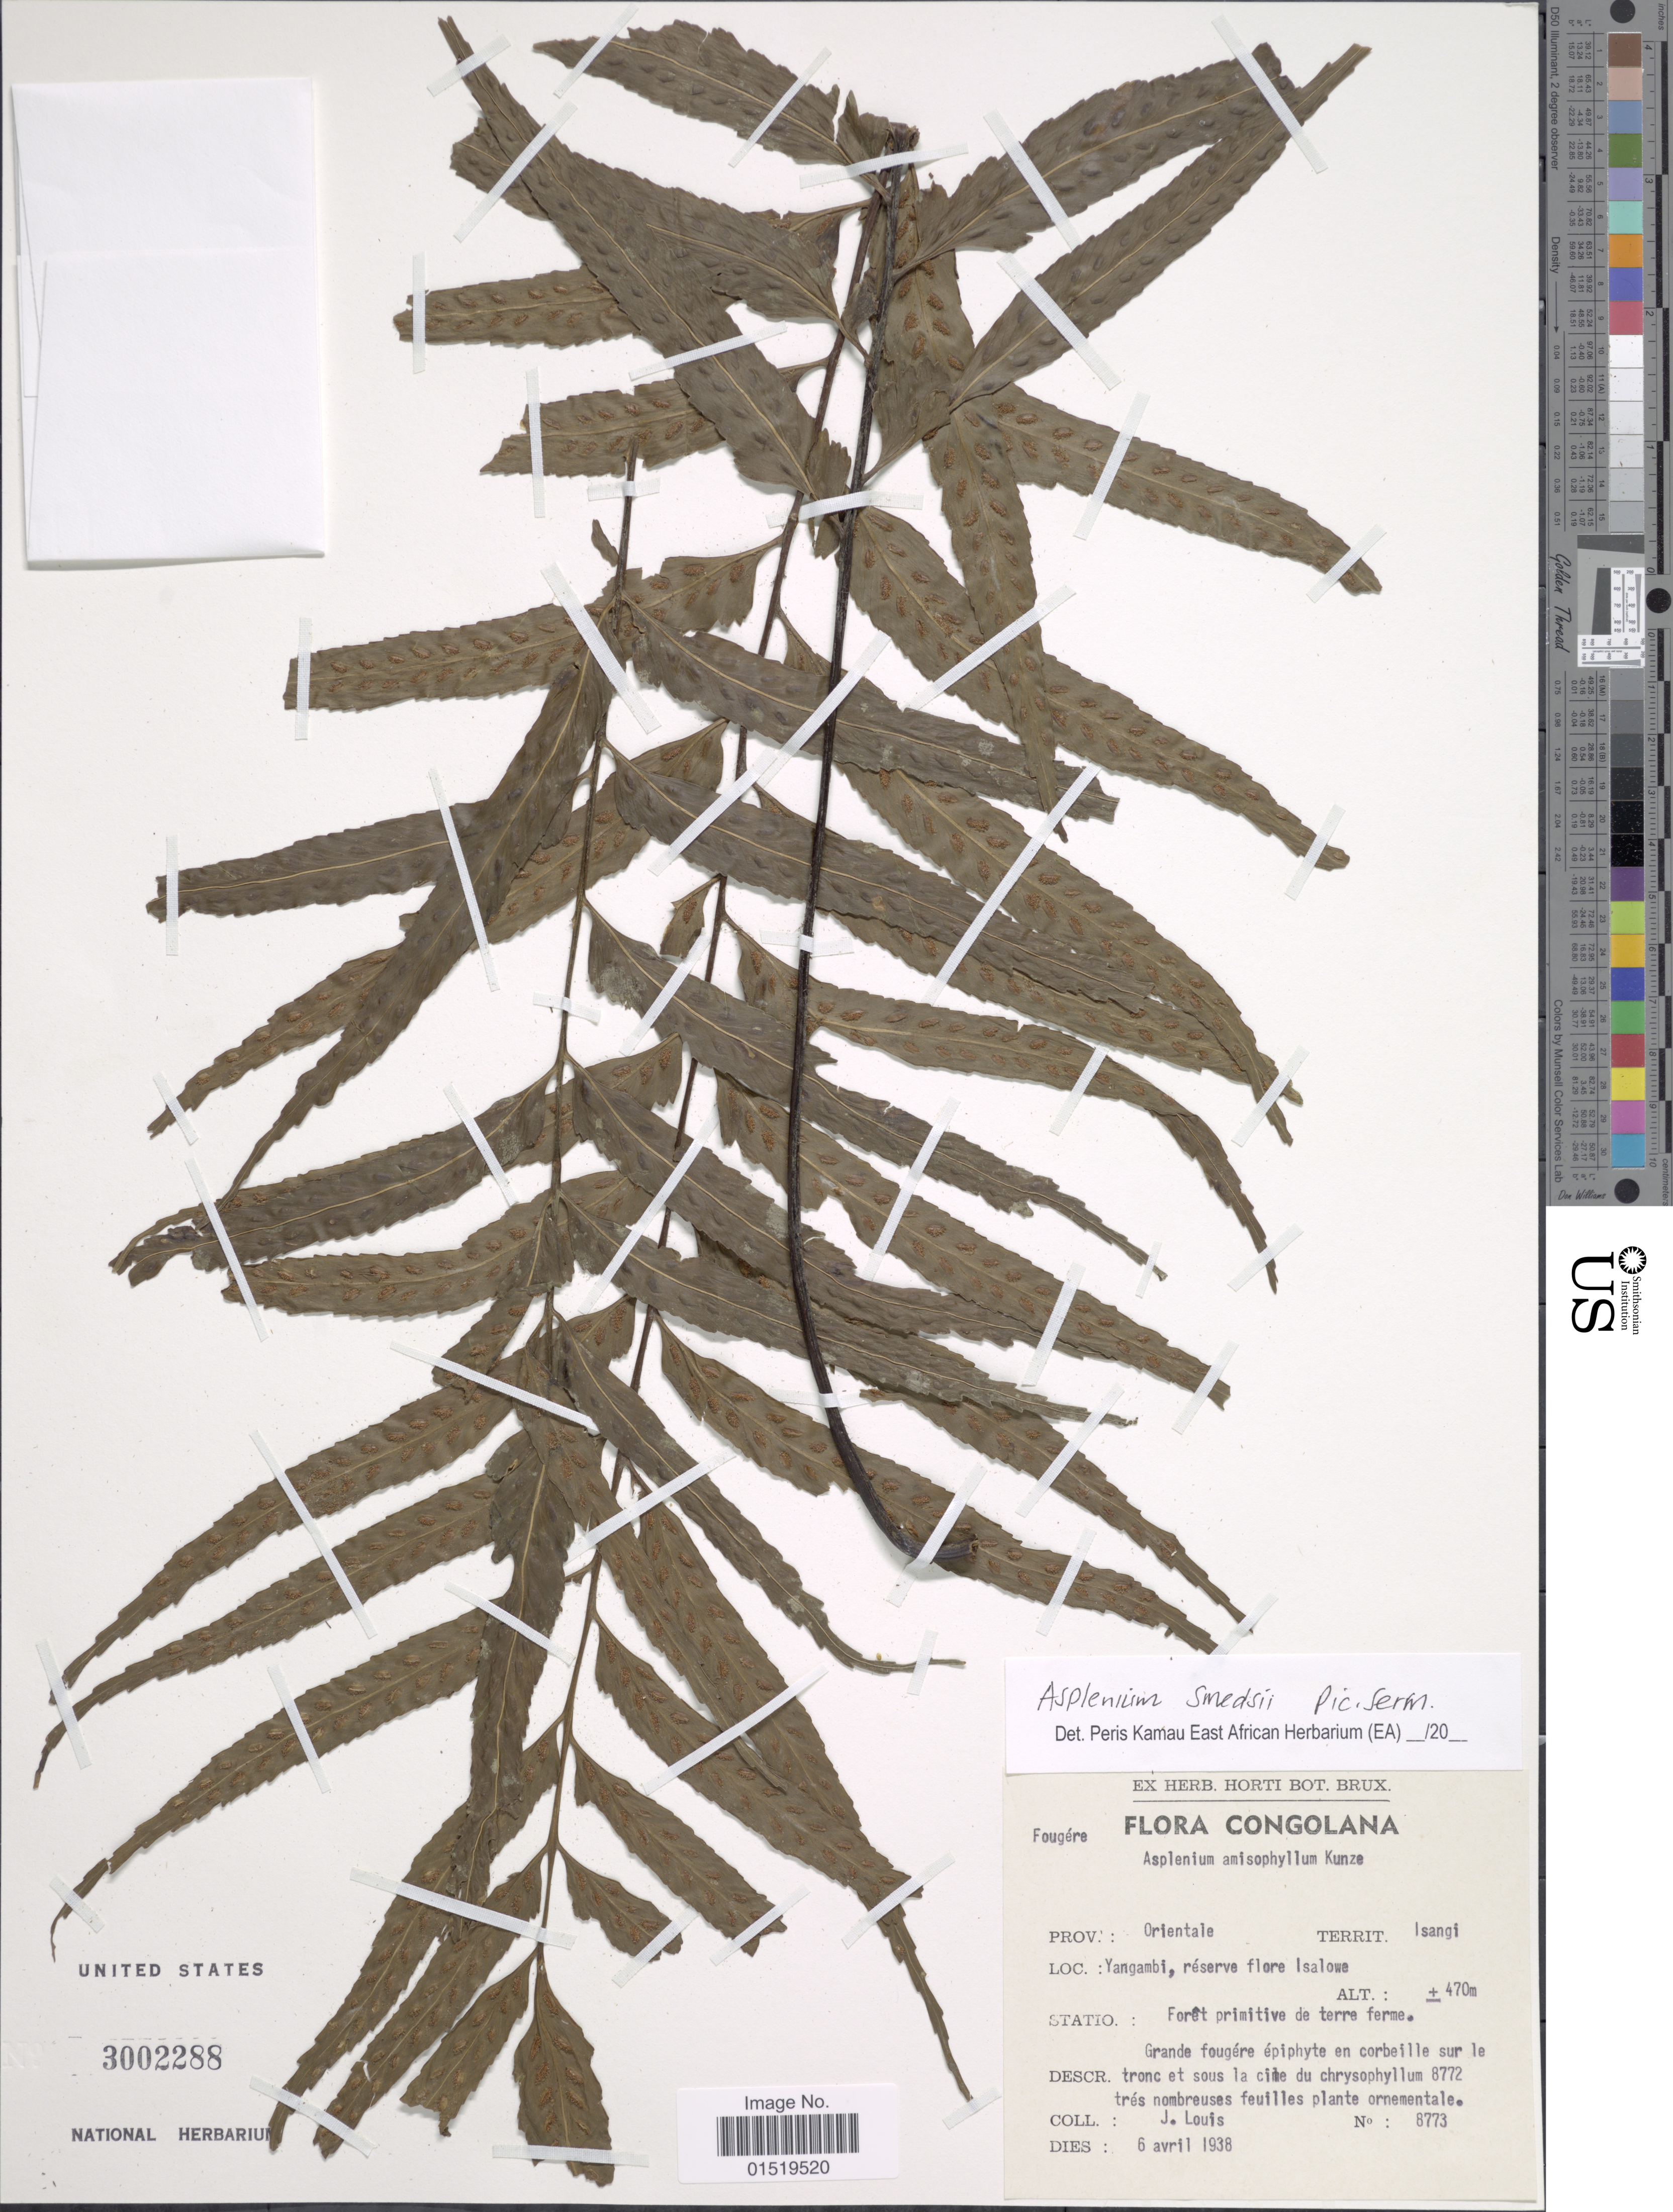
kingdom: Plantae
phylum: Tracheophyta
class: Polypodiopsida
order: Polypodiales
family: Aspleniaceae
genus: Asplenium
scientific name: Asplenium smedsii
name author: Pic. Serm.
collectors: J. Louis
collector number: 8773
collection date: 1938-04-06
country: Congo, Democratic Republic of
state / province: Tshopo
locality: Prov.: Orientale. Territ. Isangi. Yangambi, réserve flore Isalowe.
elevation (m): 470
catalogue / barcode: US 3002288